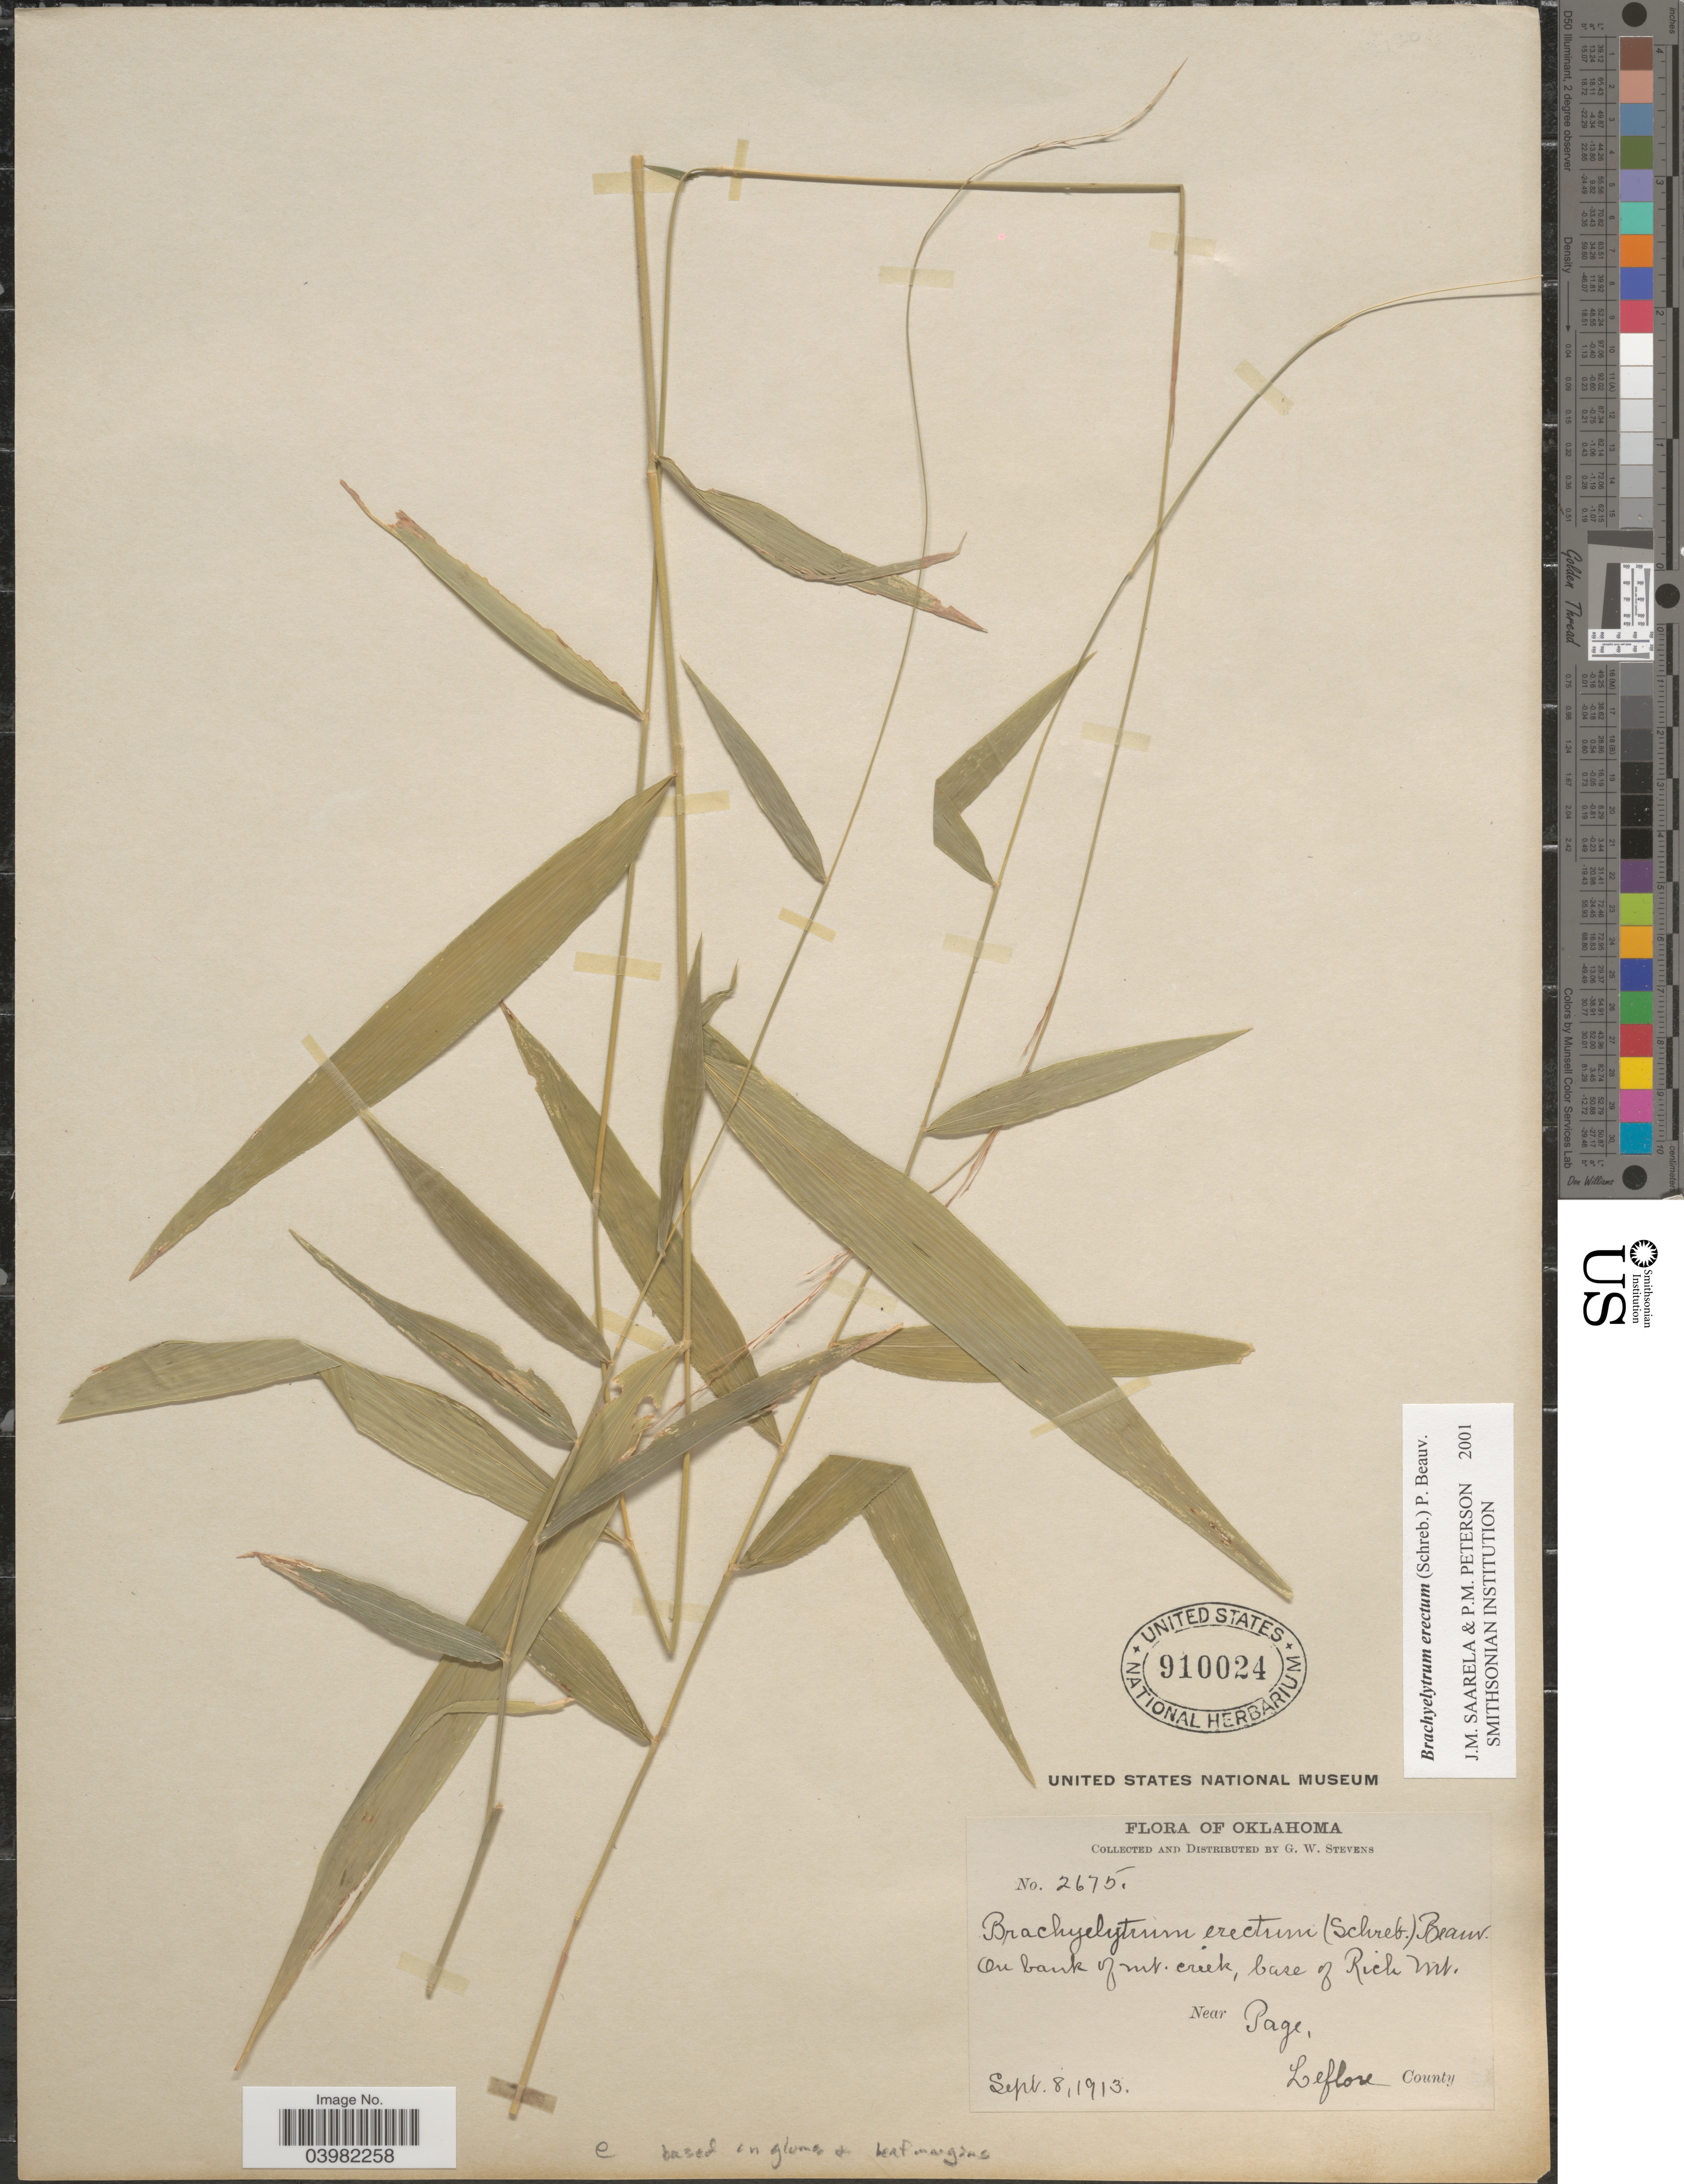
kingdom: Plantae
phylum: Tracheophyta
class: Liliopsida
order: Poales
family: Poaceae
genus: Brachyelytrum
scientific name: Brachyelytrum erectum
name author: (Schreb.) P. Beauv.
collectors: G. W. Stevens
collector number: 2675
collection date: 1913-09-08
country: United States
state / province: Oklahoma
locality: On bank of mt. creek, base of Rich Mt. Near Page, Leflore County.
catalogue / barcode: US 910024